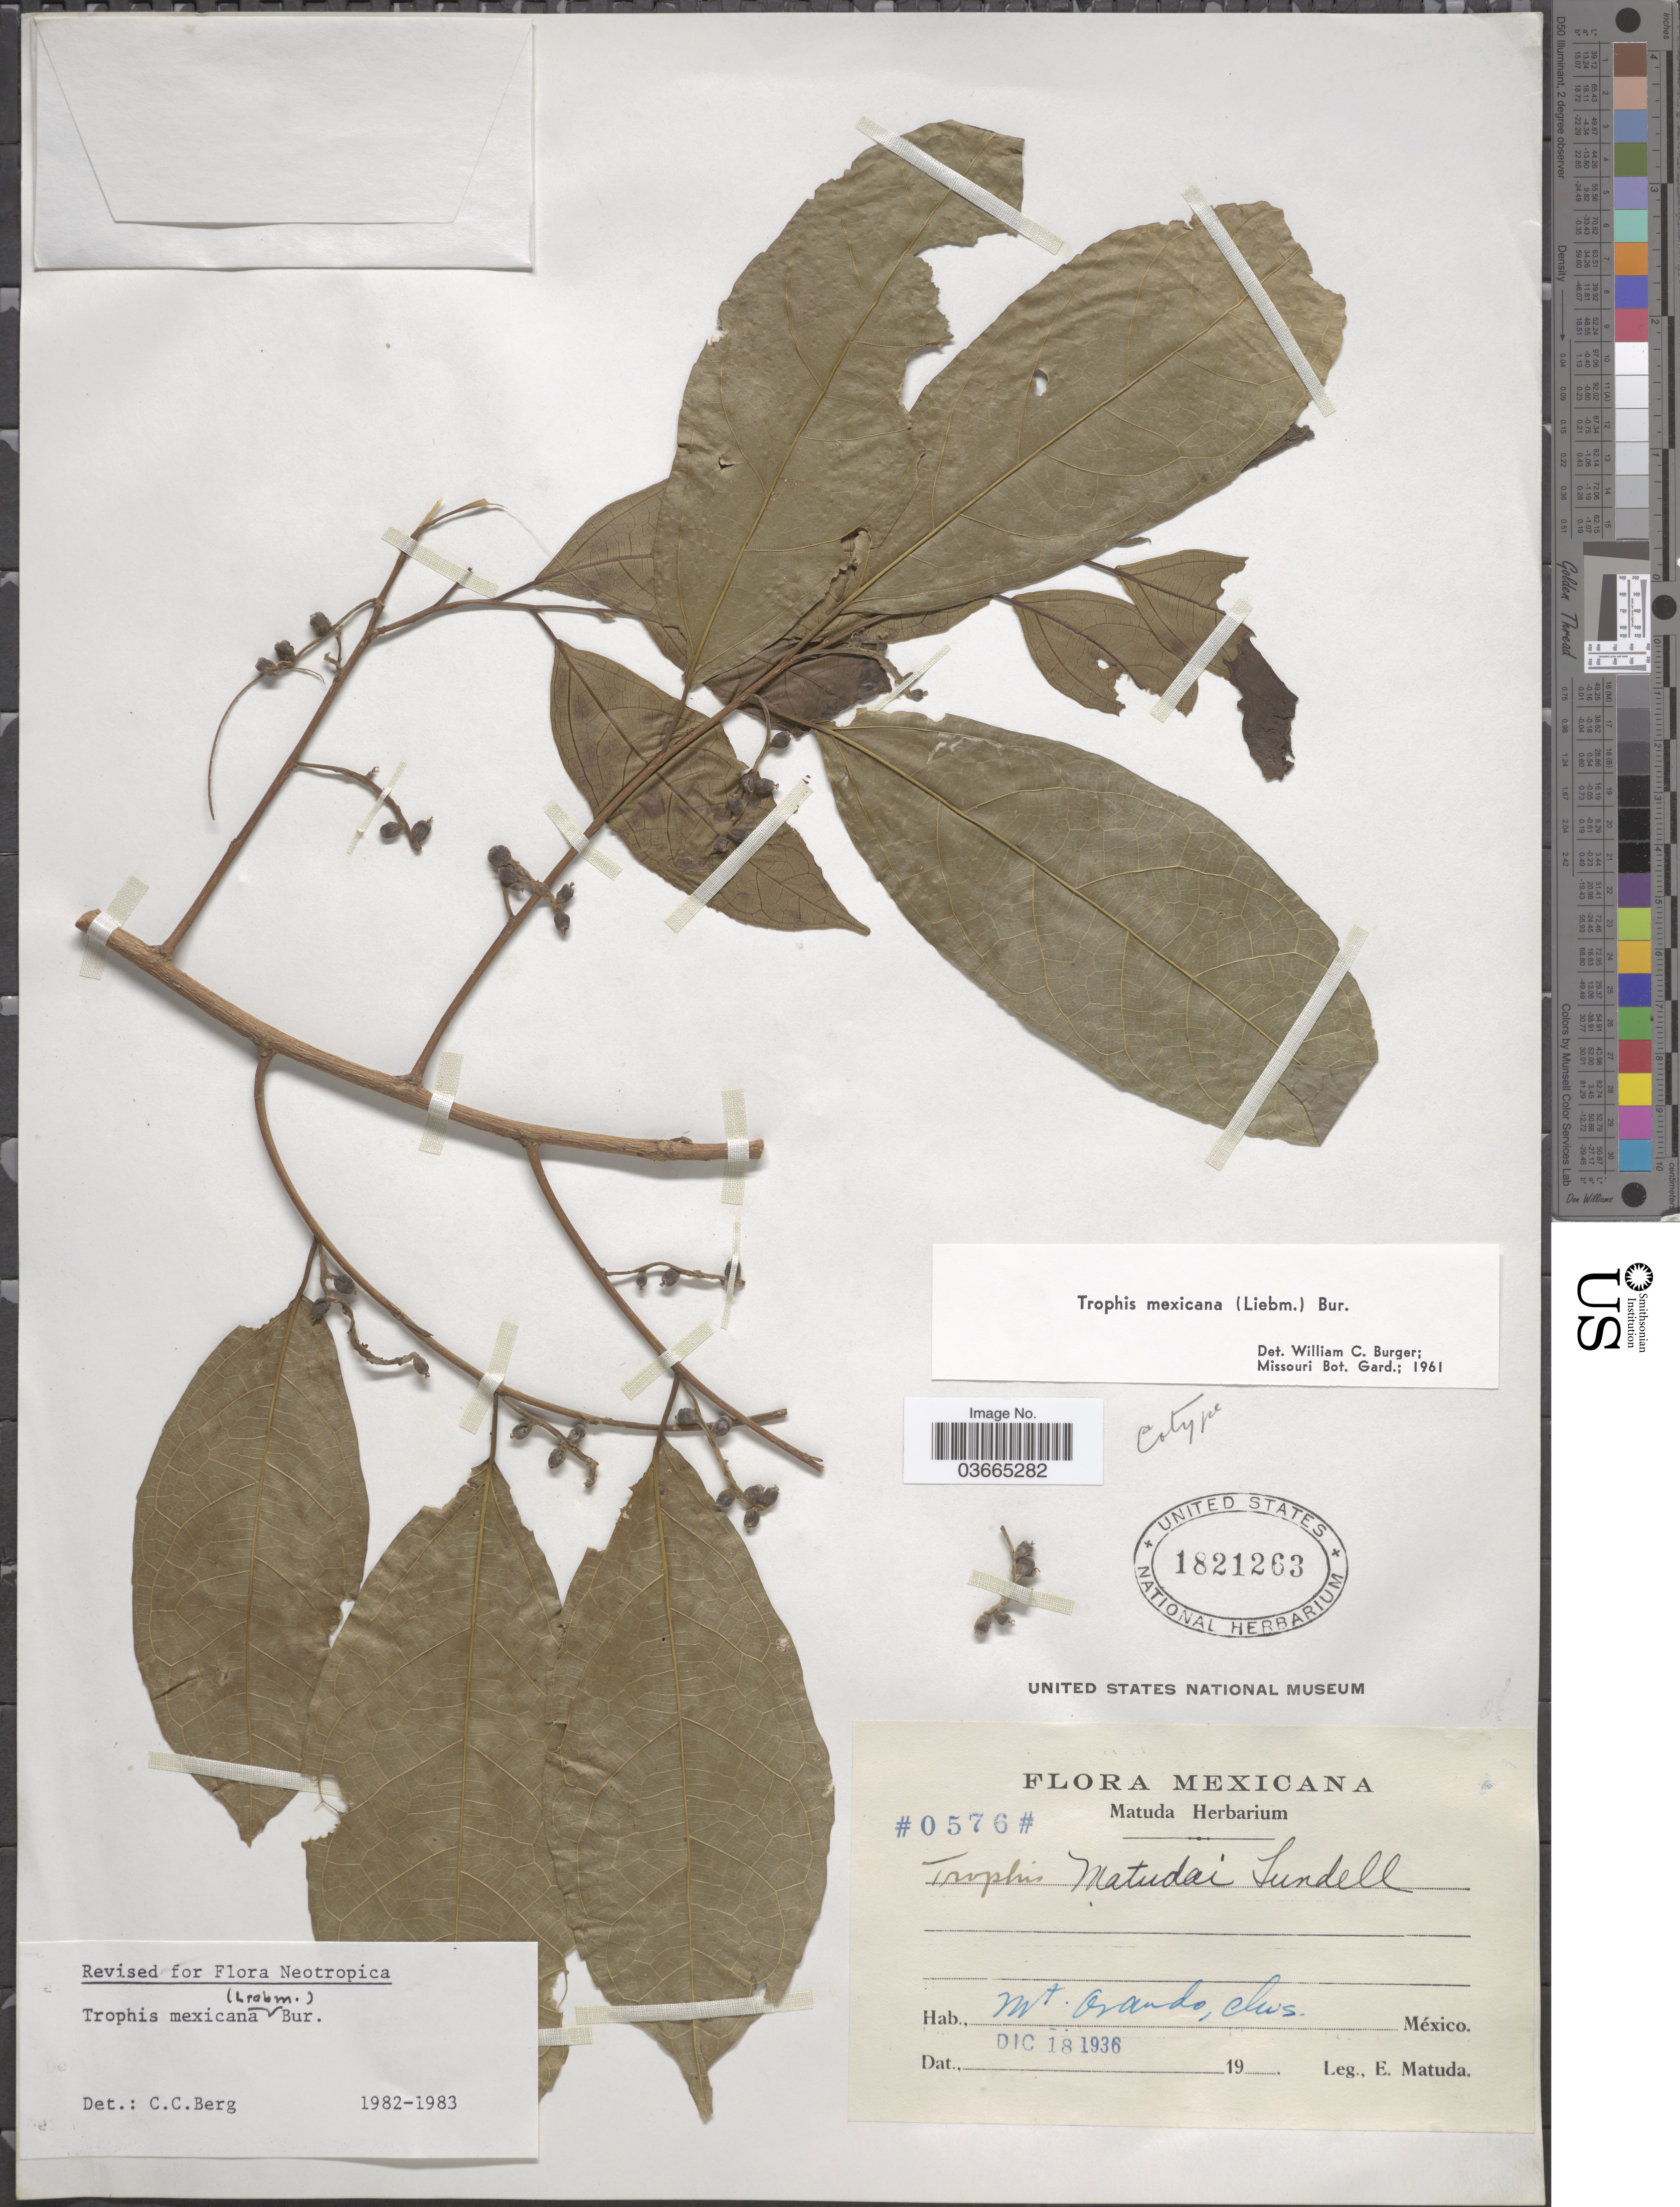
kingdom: Plantae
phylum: Tracheophyta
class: Magnoliopsida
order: Rosales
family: Moraceae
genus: Trophis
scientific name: Trophis mexicana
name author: (Liebm.) Bureau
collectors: E. Matuda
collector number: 0576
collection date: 1936-12-18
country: Mexico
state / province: Chiapas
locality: Mt. Ovando.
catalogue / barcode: US 1821263